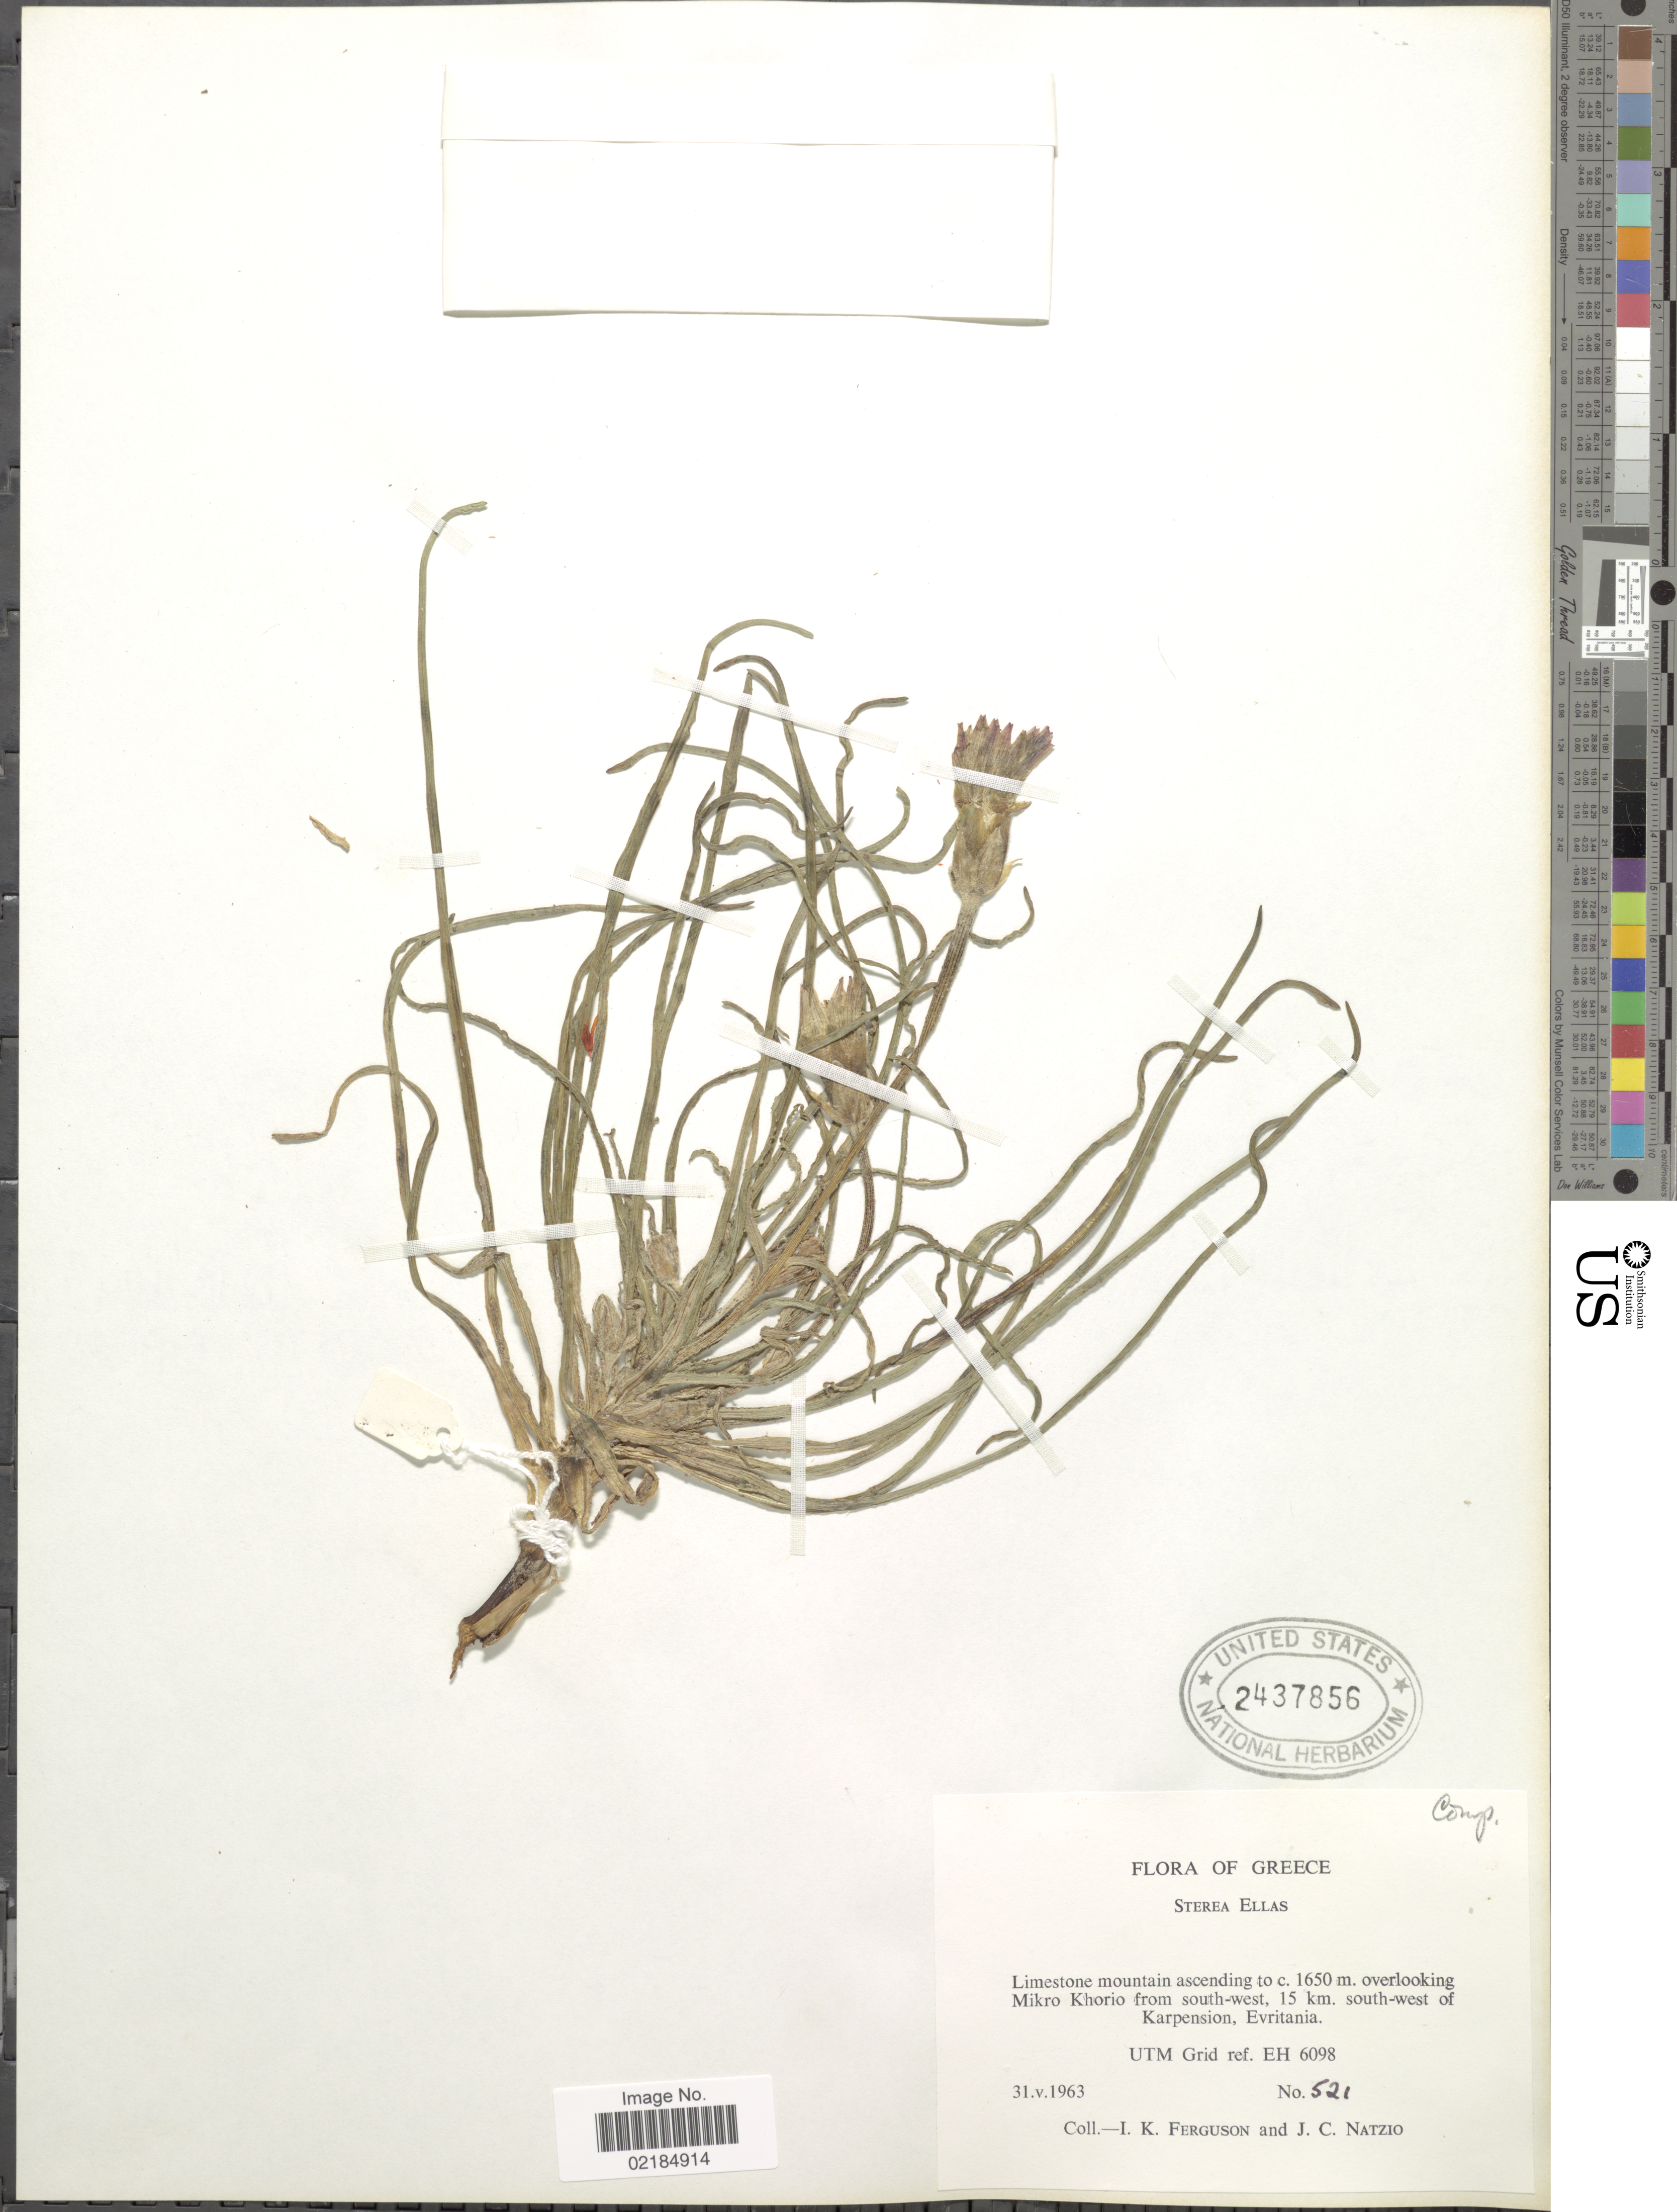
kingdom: Plantae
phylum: Tracheophyta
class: Magnoliopsida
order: Asterales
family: Asteraceae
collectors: I. K. Ferguson & J. Natzio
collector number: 521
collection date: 1963-05-31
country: Greece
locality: Sterea Ellas. Limestone mountain ascenting, overlooking Mikro Khorio from south-west, 15 km. south-west of Karpension, Evritania. UTM Grid ref. EH 6098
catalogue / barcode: US 2437856